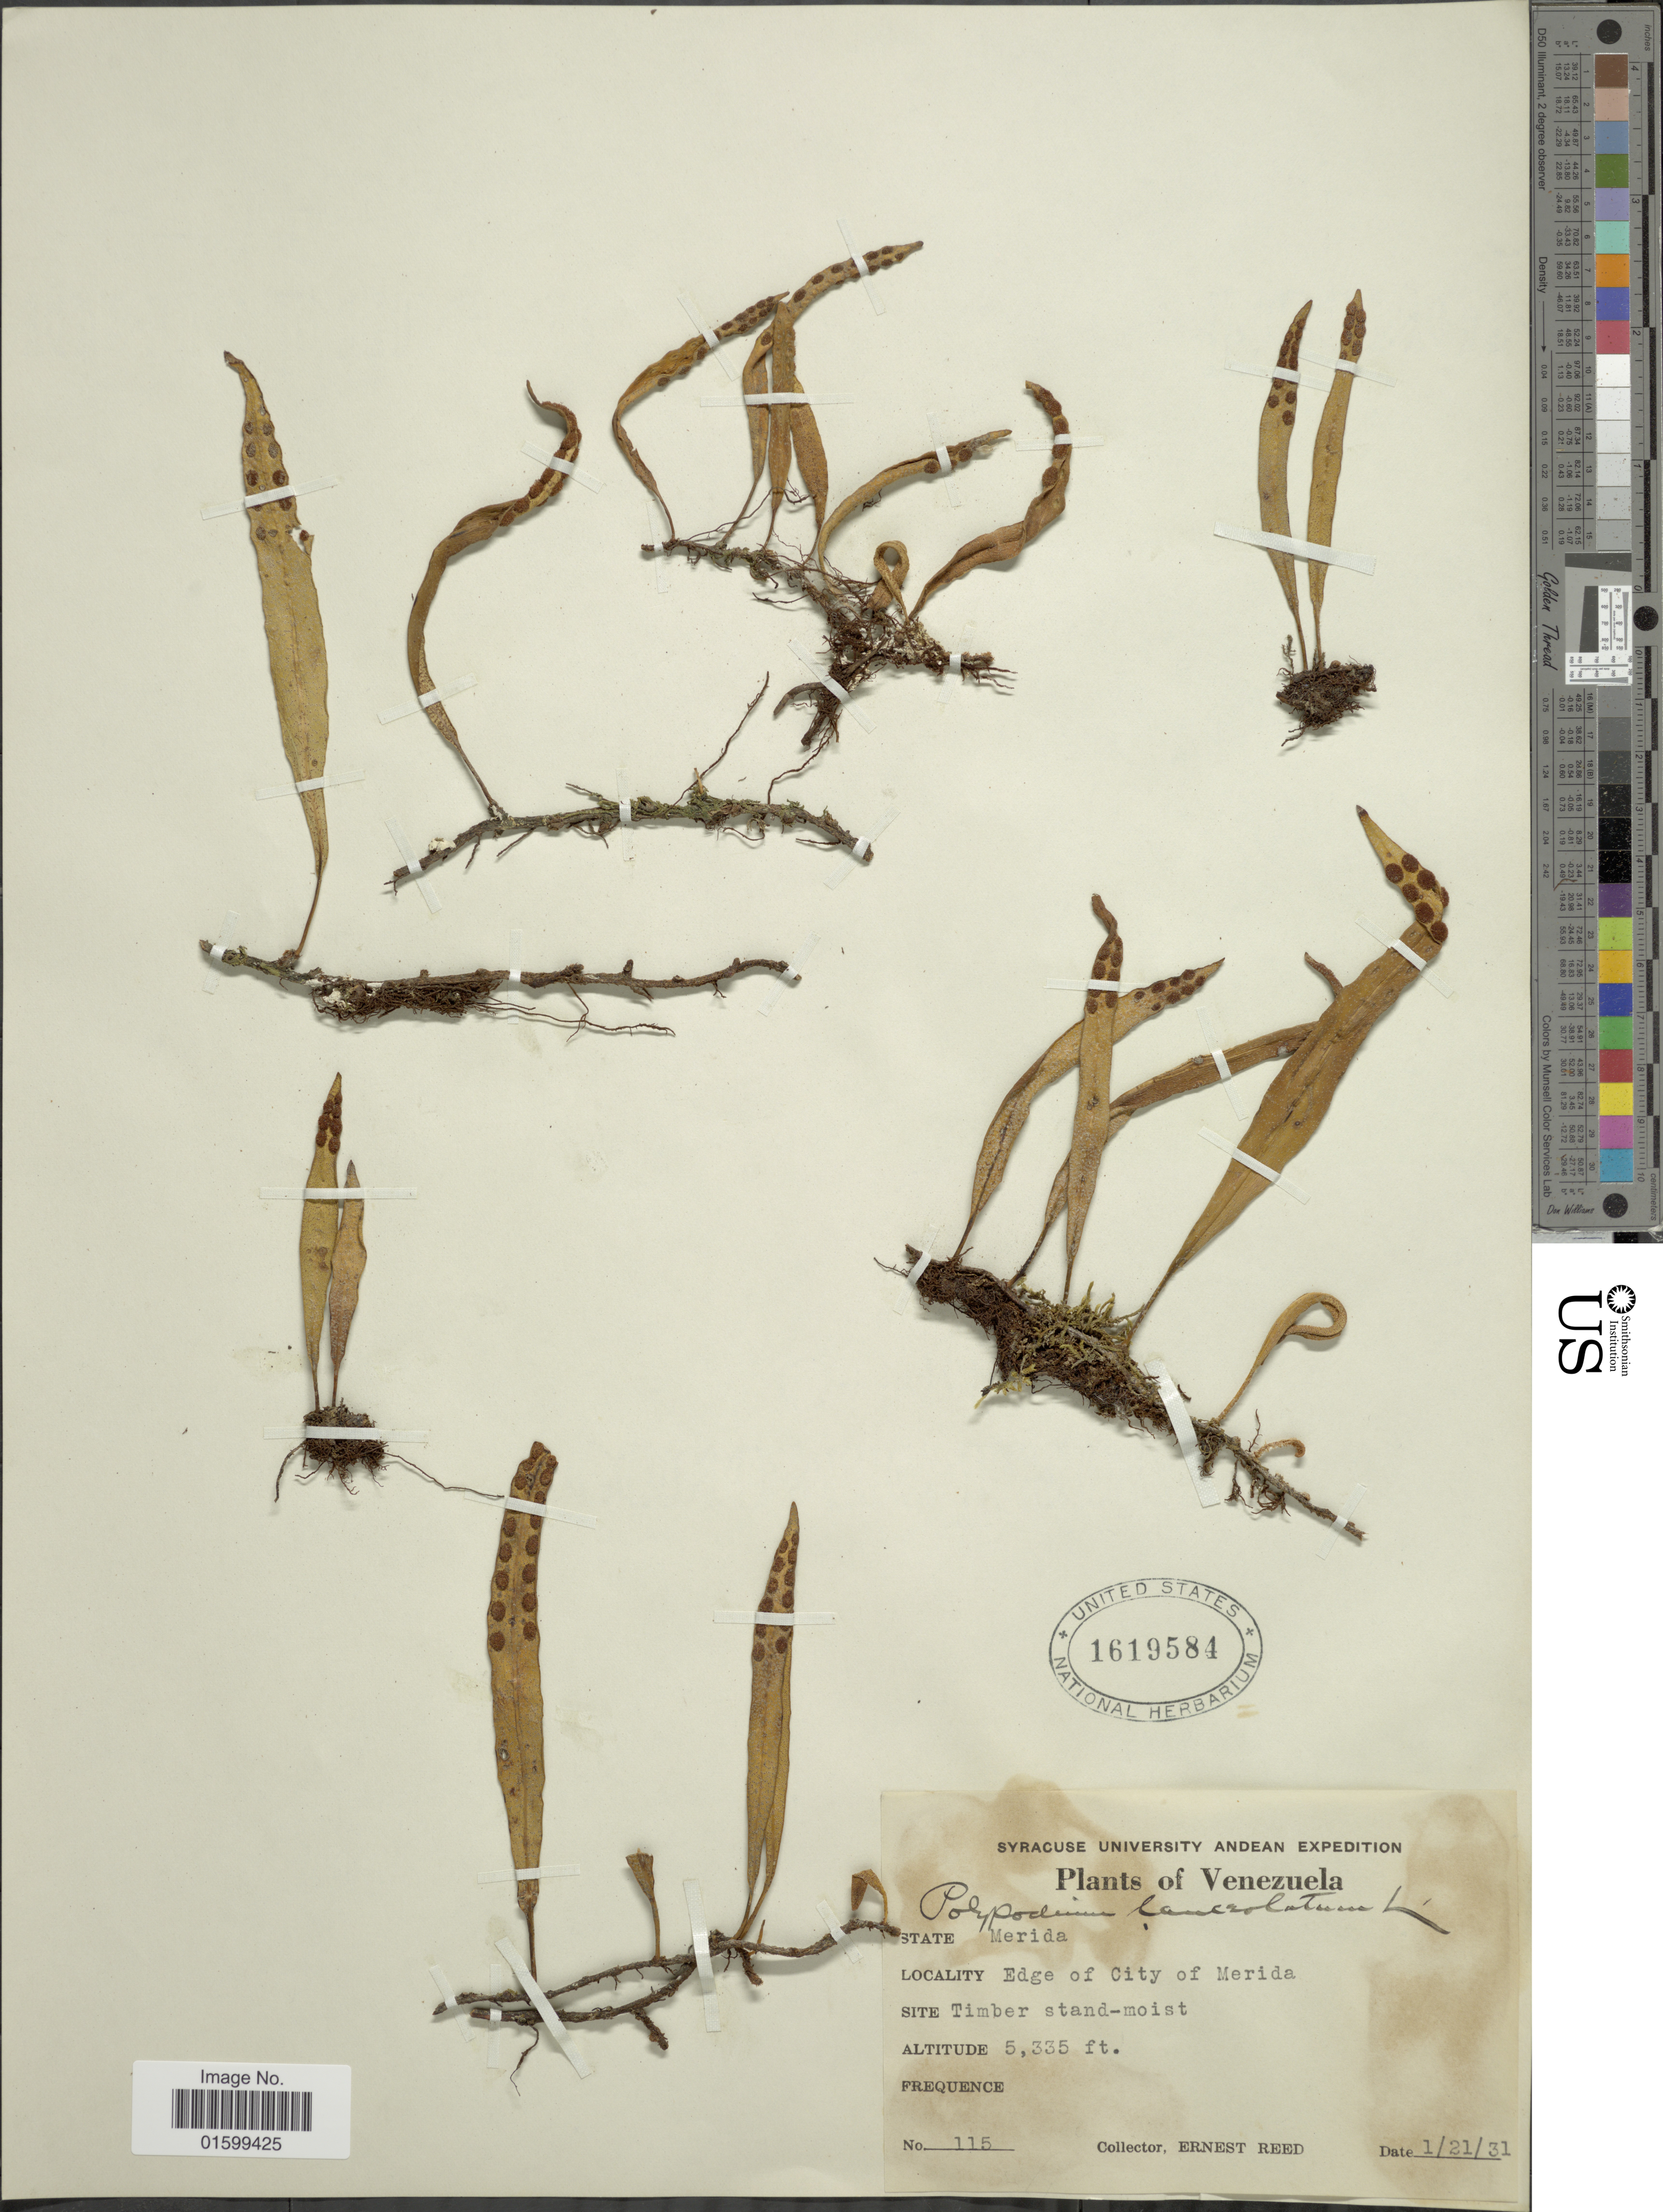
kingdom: Plantae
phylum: Tracheophyta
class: Polypodiopsida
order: Polypodiales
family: Polypodiaceae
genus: Pleopeltis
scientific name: Pleopeltis macrocarpa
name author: (Bory ex Willd.) Kaulf.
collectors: E. Reed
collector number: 115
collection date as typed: Transcribed d/m/y: 21/1/31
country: Venezuela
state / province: Mérida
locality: Edge of City of Merida, Timber stand-moist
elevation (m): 1626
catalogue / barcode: US 1619584